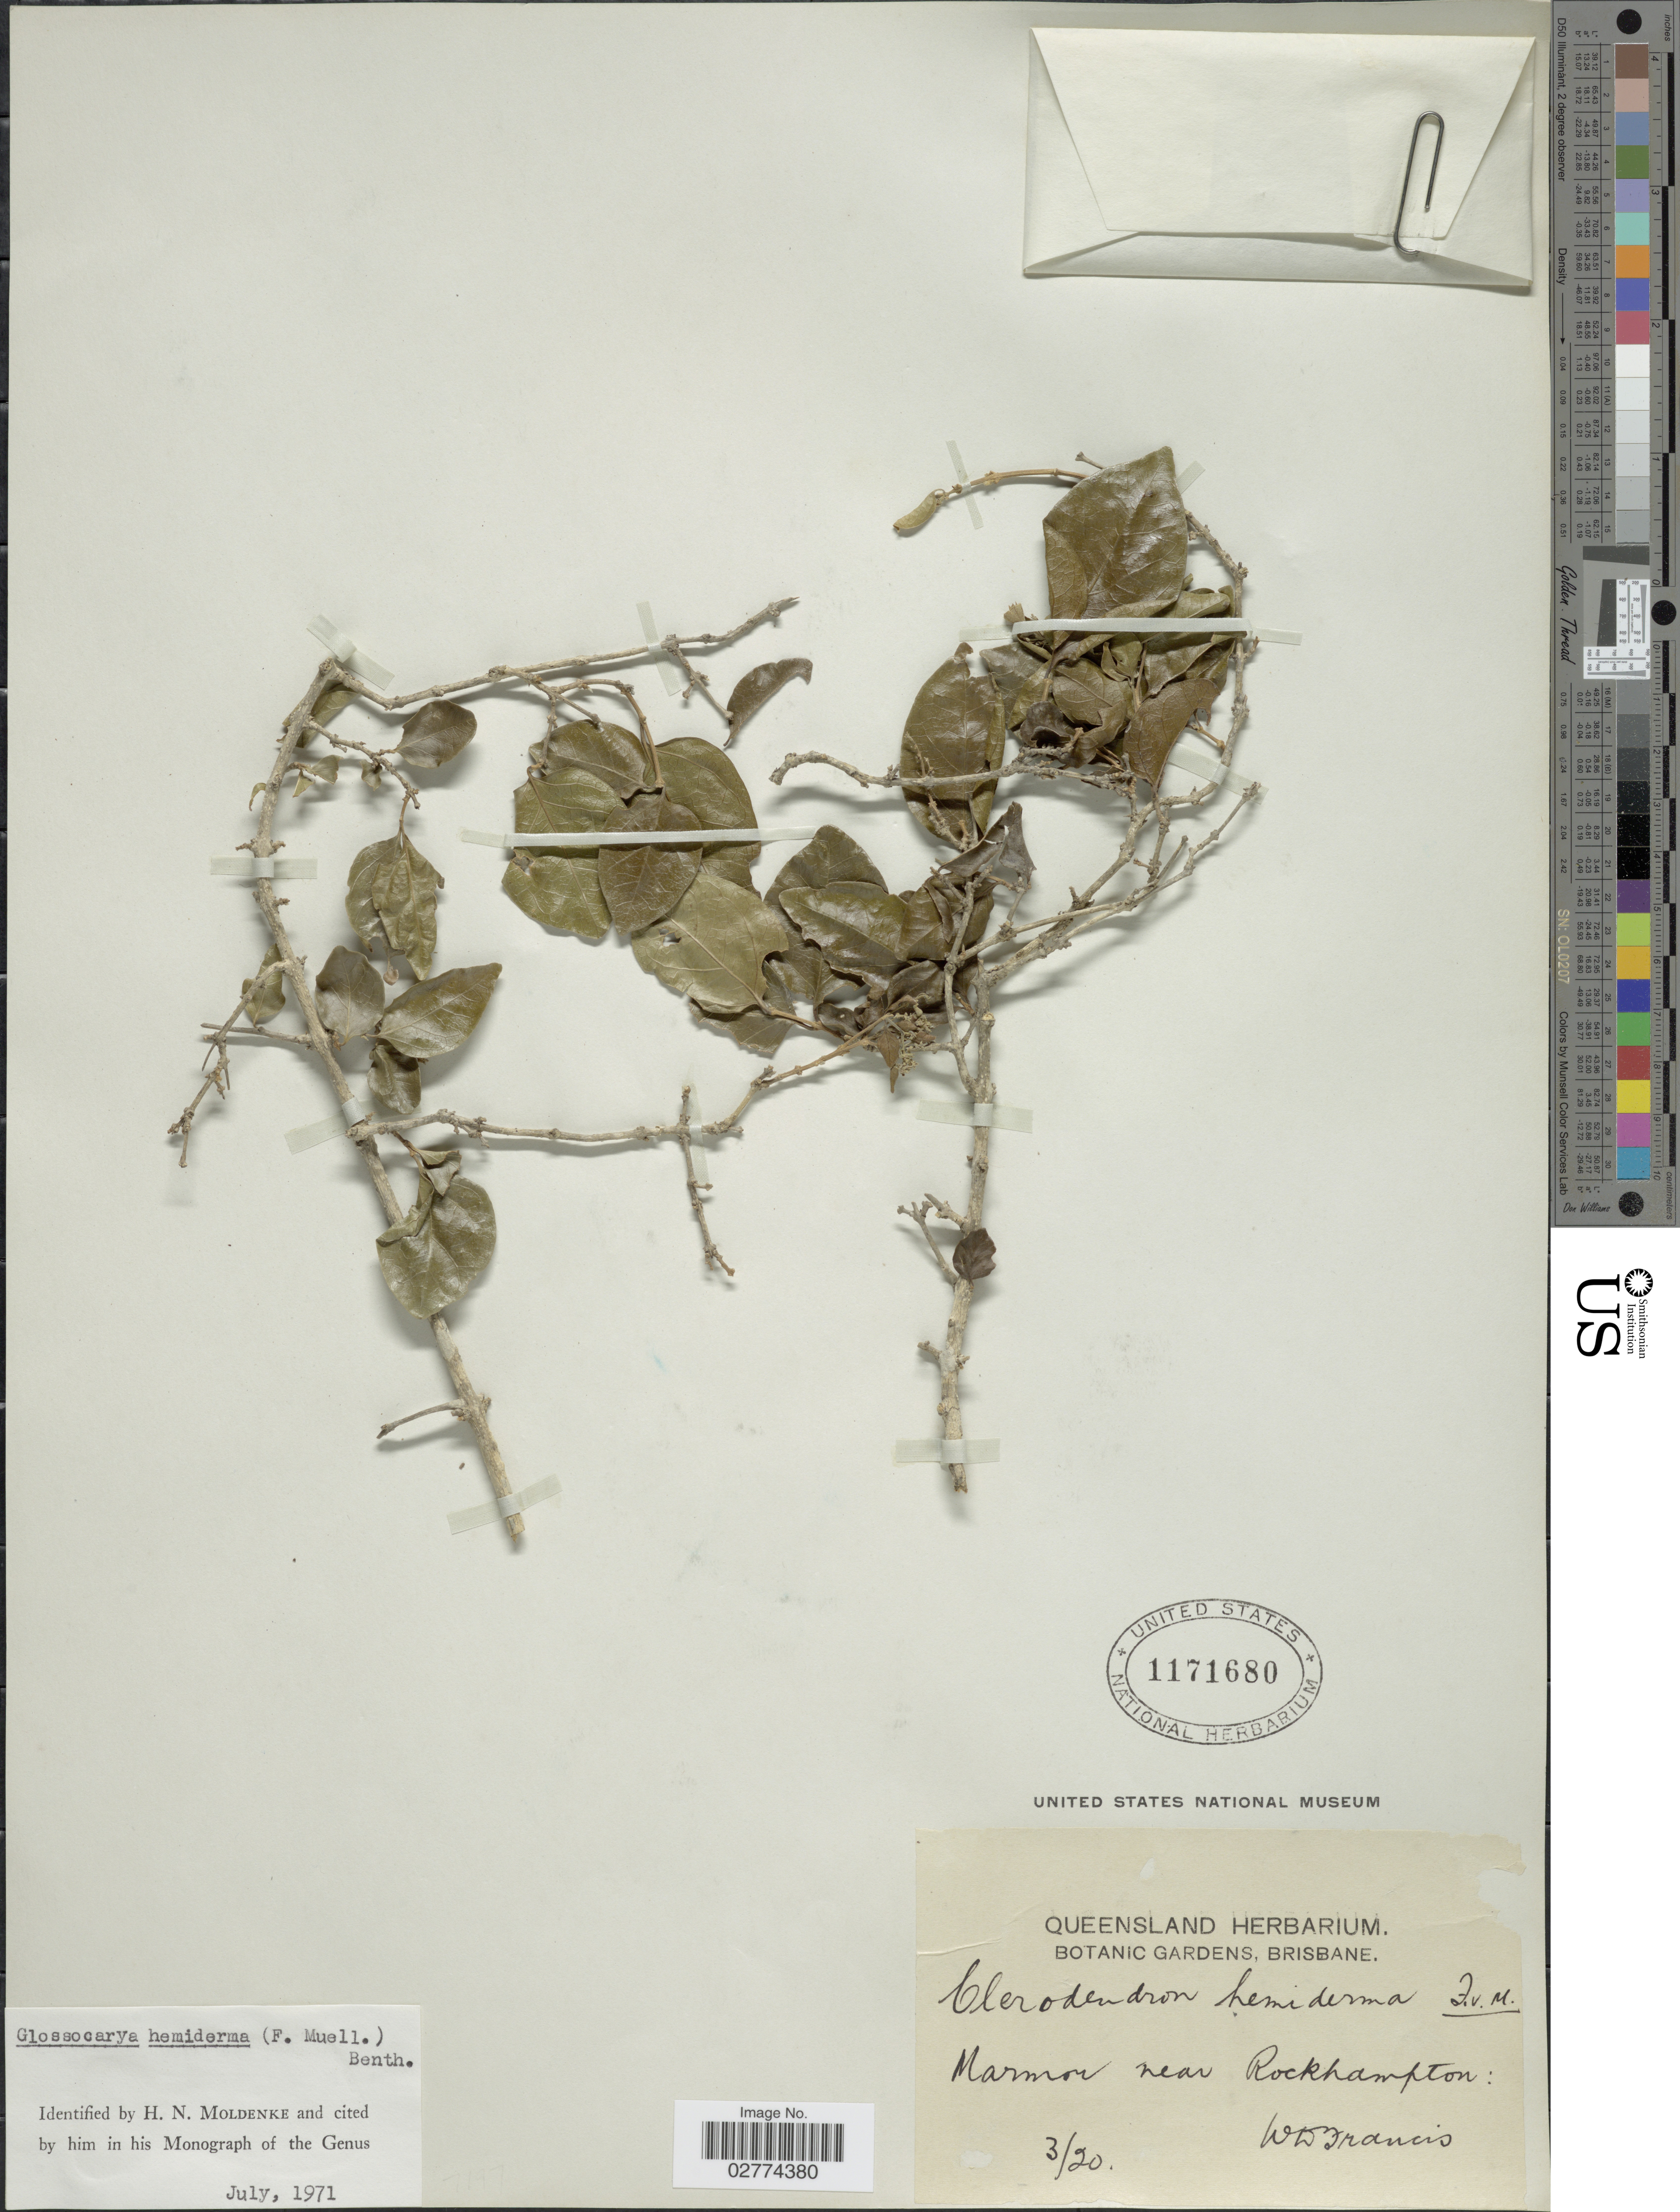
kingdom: Plantae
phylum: Tracheophyta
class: Magnoliopsida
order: Lamiales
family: Lamiaceae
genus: Glossocarya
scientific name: Glossocarya hemiderma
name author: (F. Muell. ex Benth.) Benth. ex B.D. Jacks.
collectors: W. Francis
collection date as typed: Transcribed d/m/y: /3/20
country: Australia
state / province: Queensland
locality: Marmor near Rockhampton.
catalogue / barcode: US 1171680